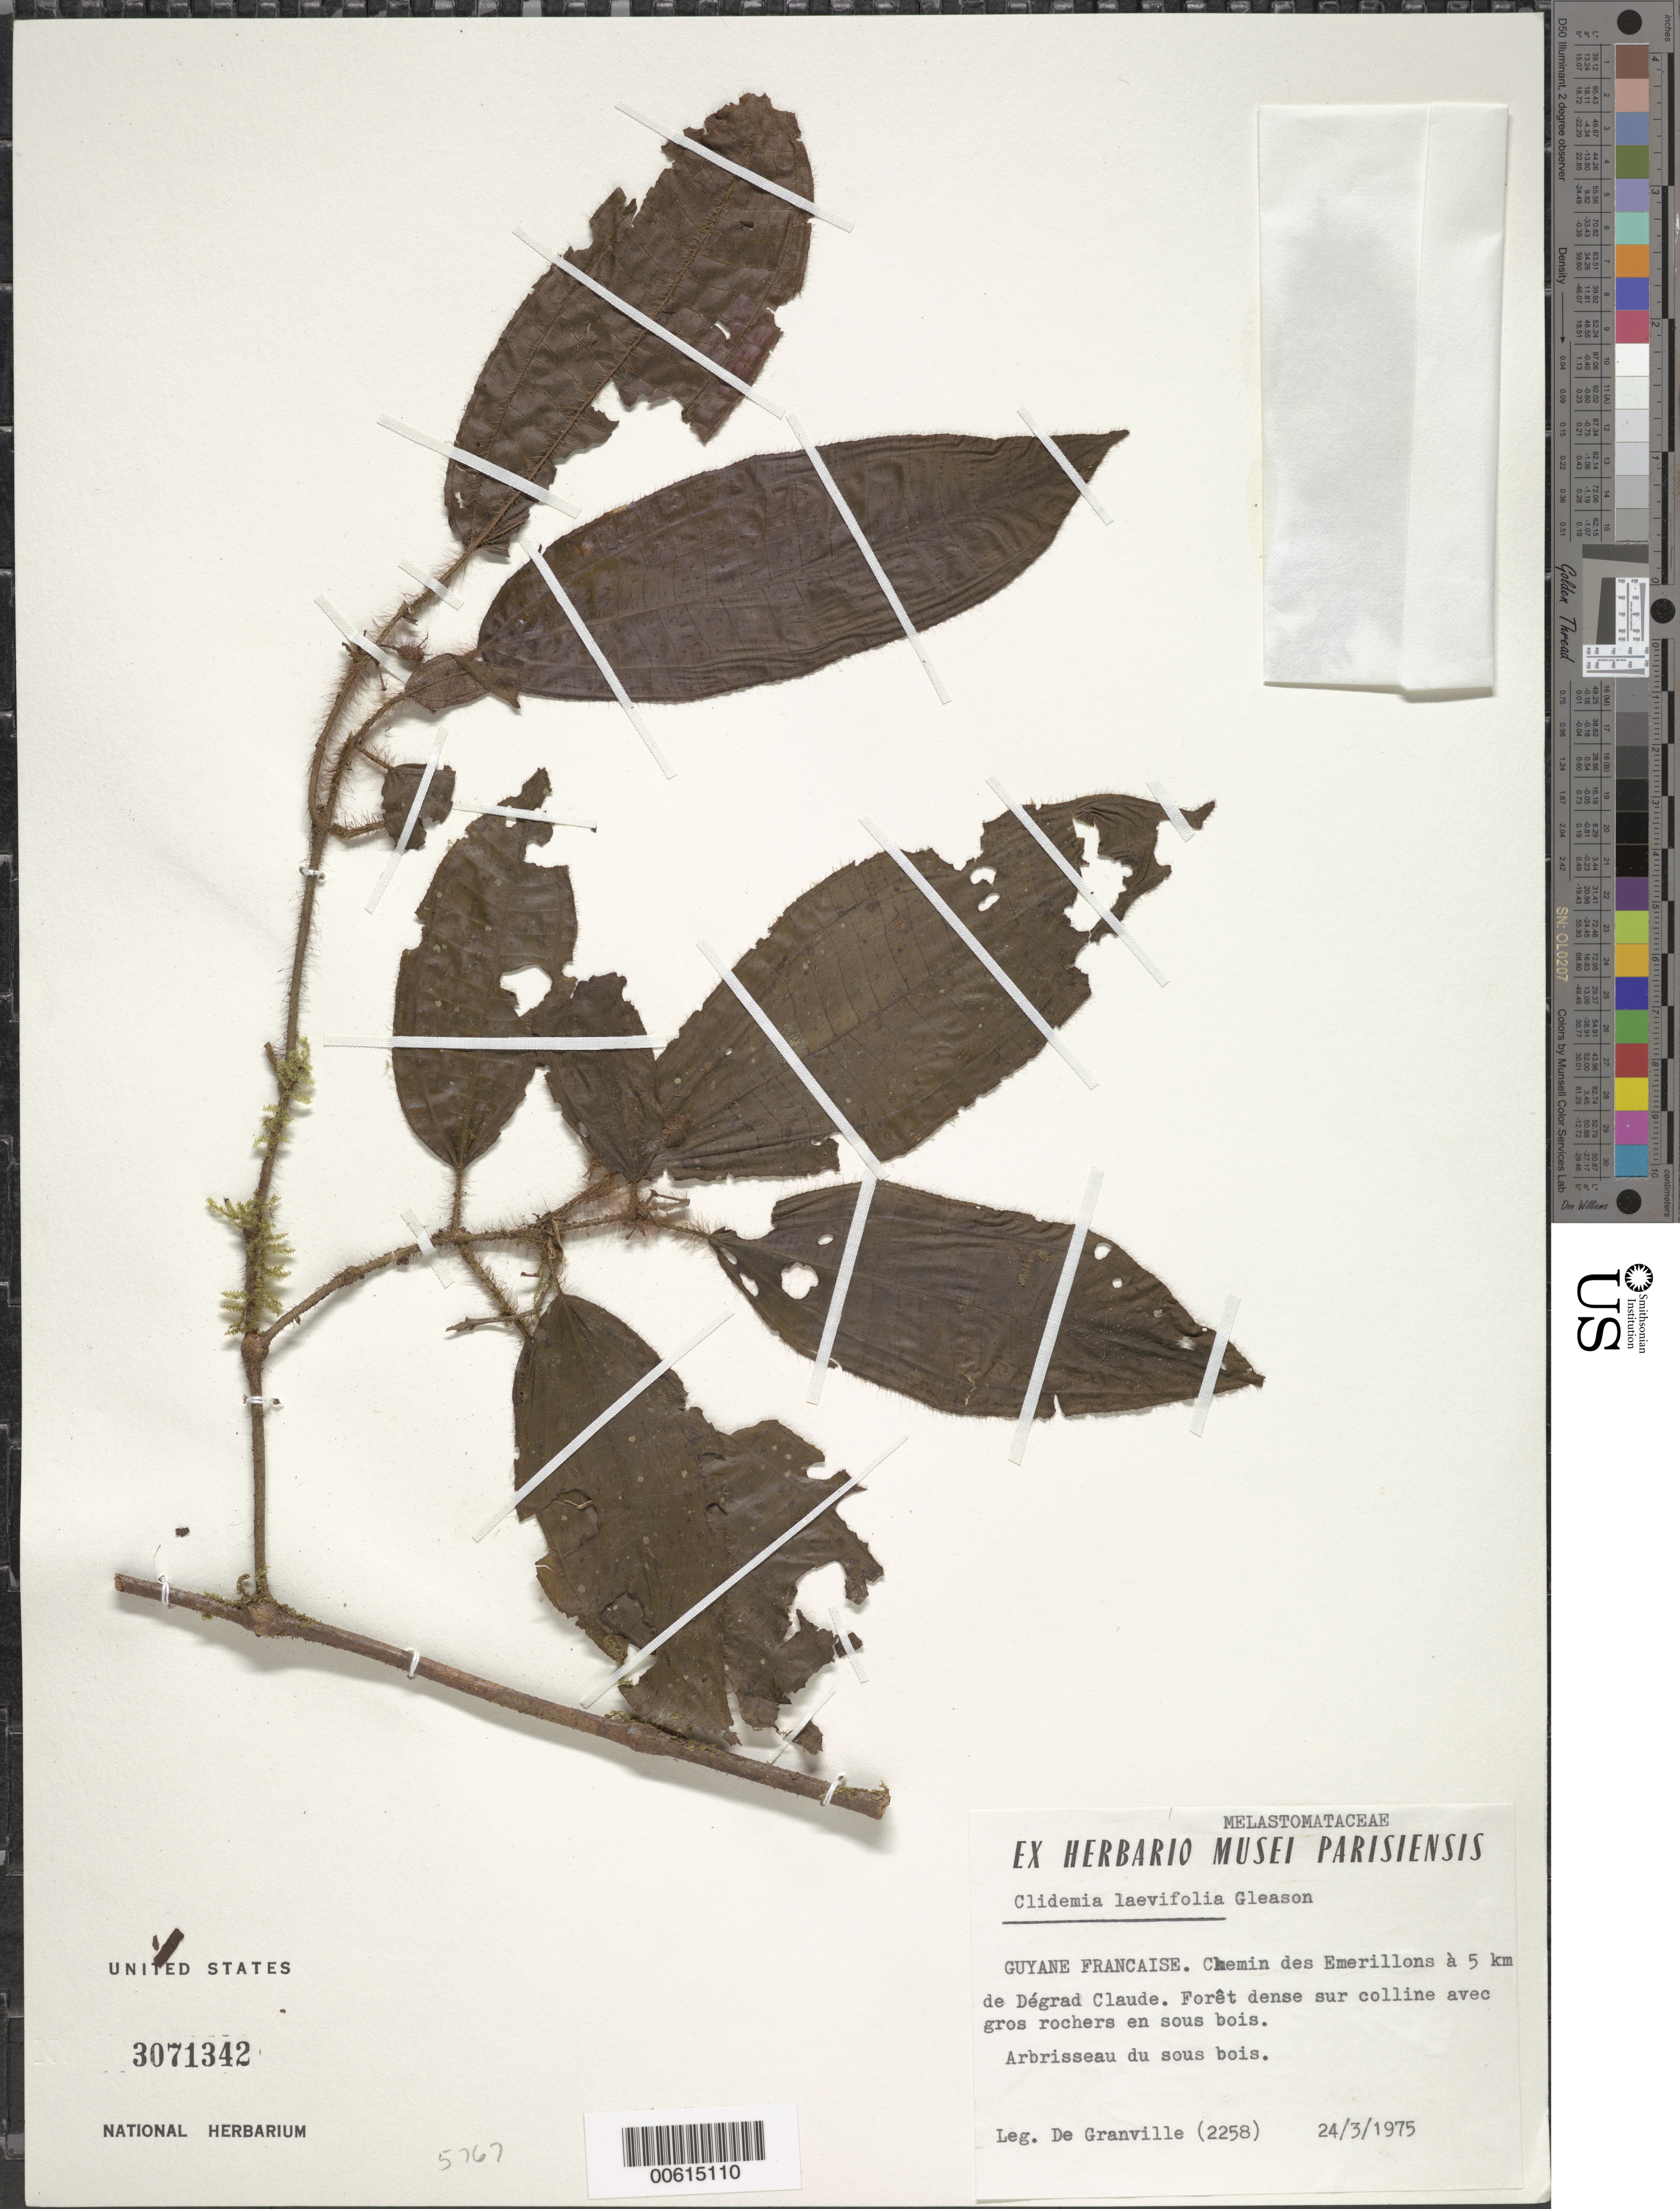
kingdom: Plantae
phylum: Tracheophyta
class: Magnoliopsida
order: Myrtales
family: Melastomataceae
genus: Clidemia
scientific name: Clidemia laevifolia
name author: Gleason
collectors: J.-J. de Granville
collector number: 2258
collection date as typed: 24-Mar-75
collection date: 1975-03-24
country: French Guiana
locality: Chemin des Emérillons, 5 km de Dégrad Claude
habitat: Forêt dense sur colline avec gros rochers en sous bois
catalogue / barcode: US 3071342